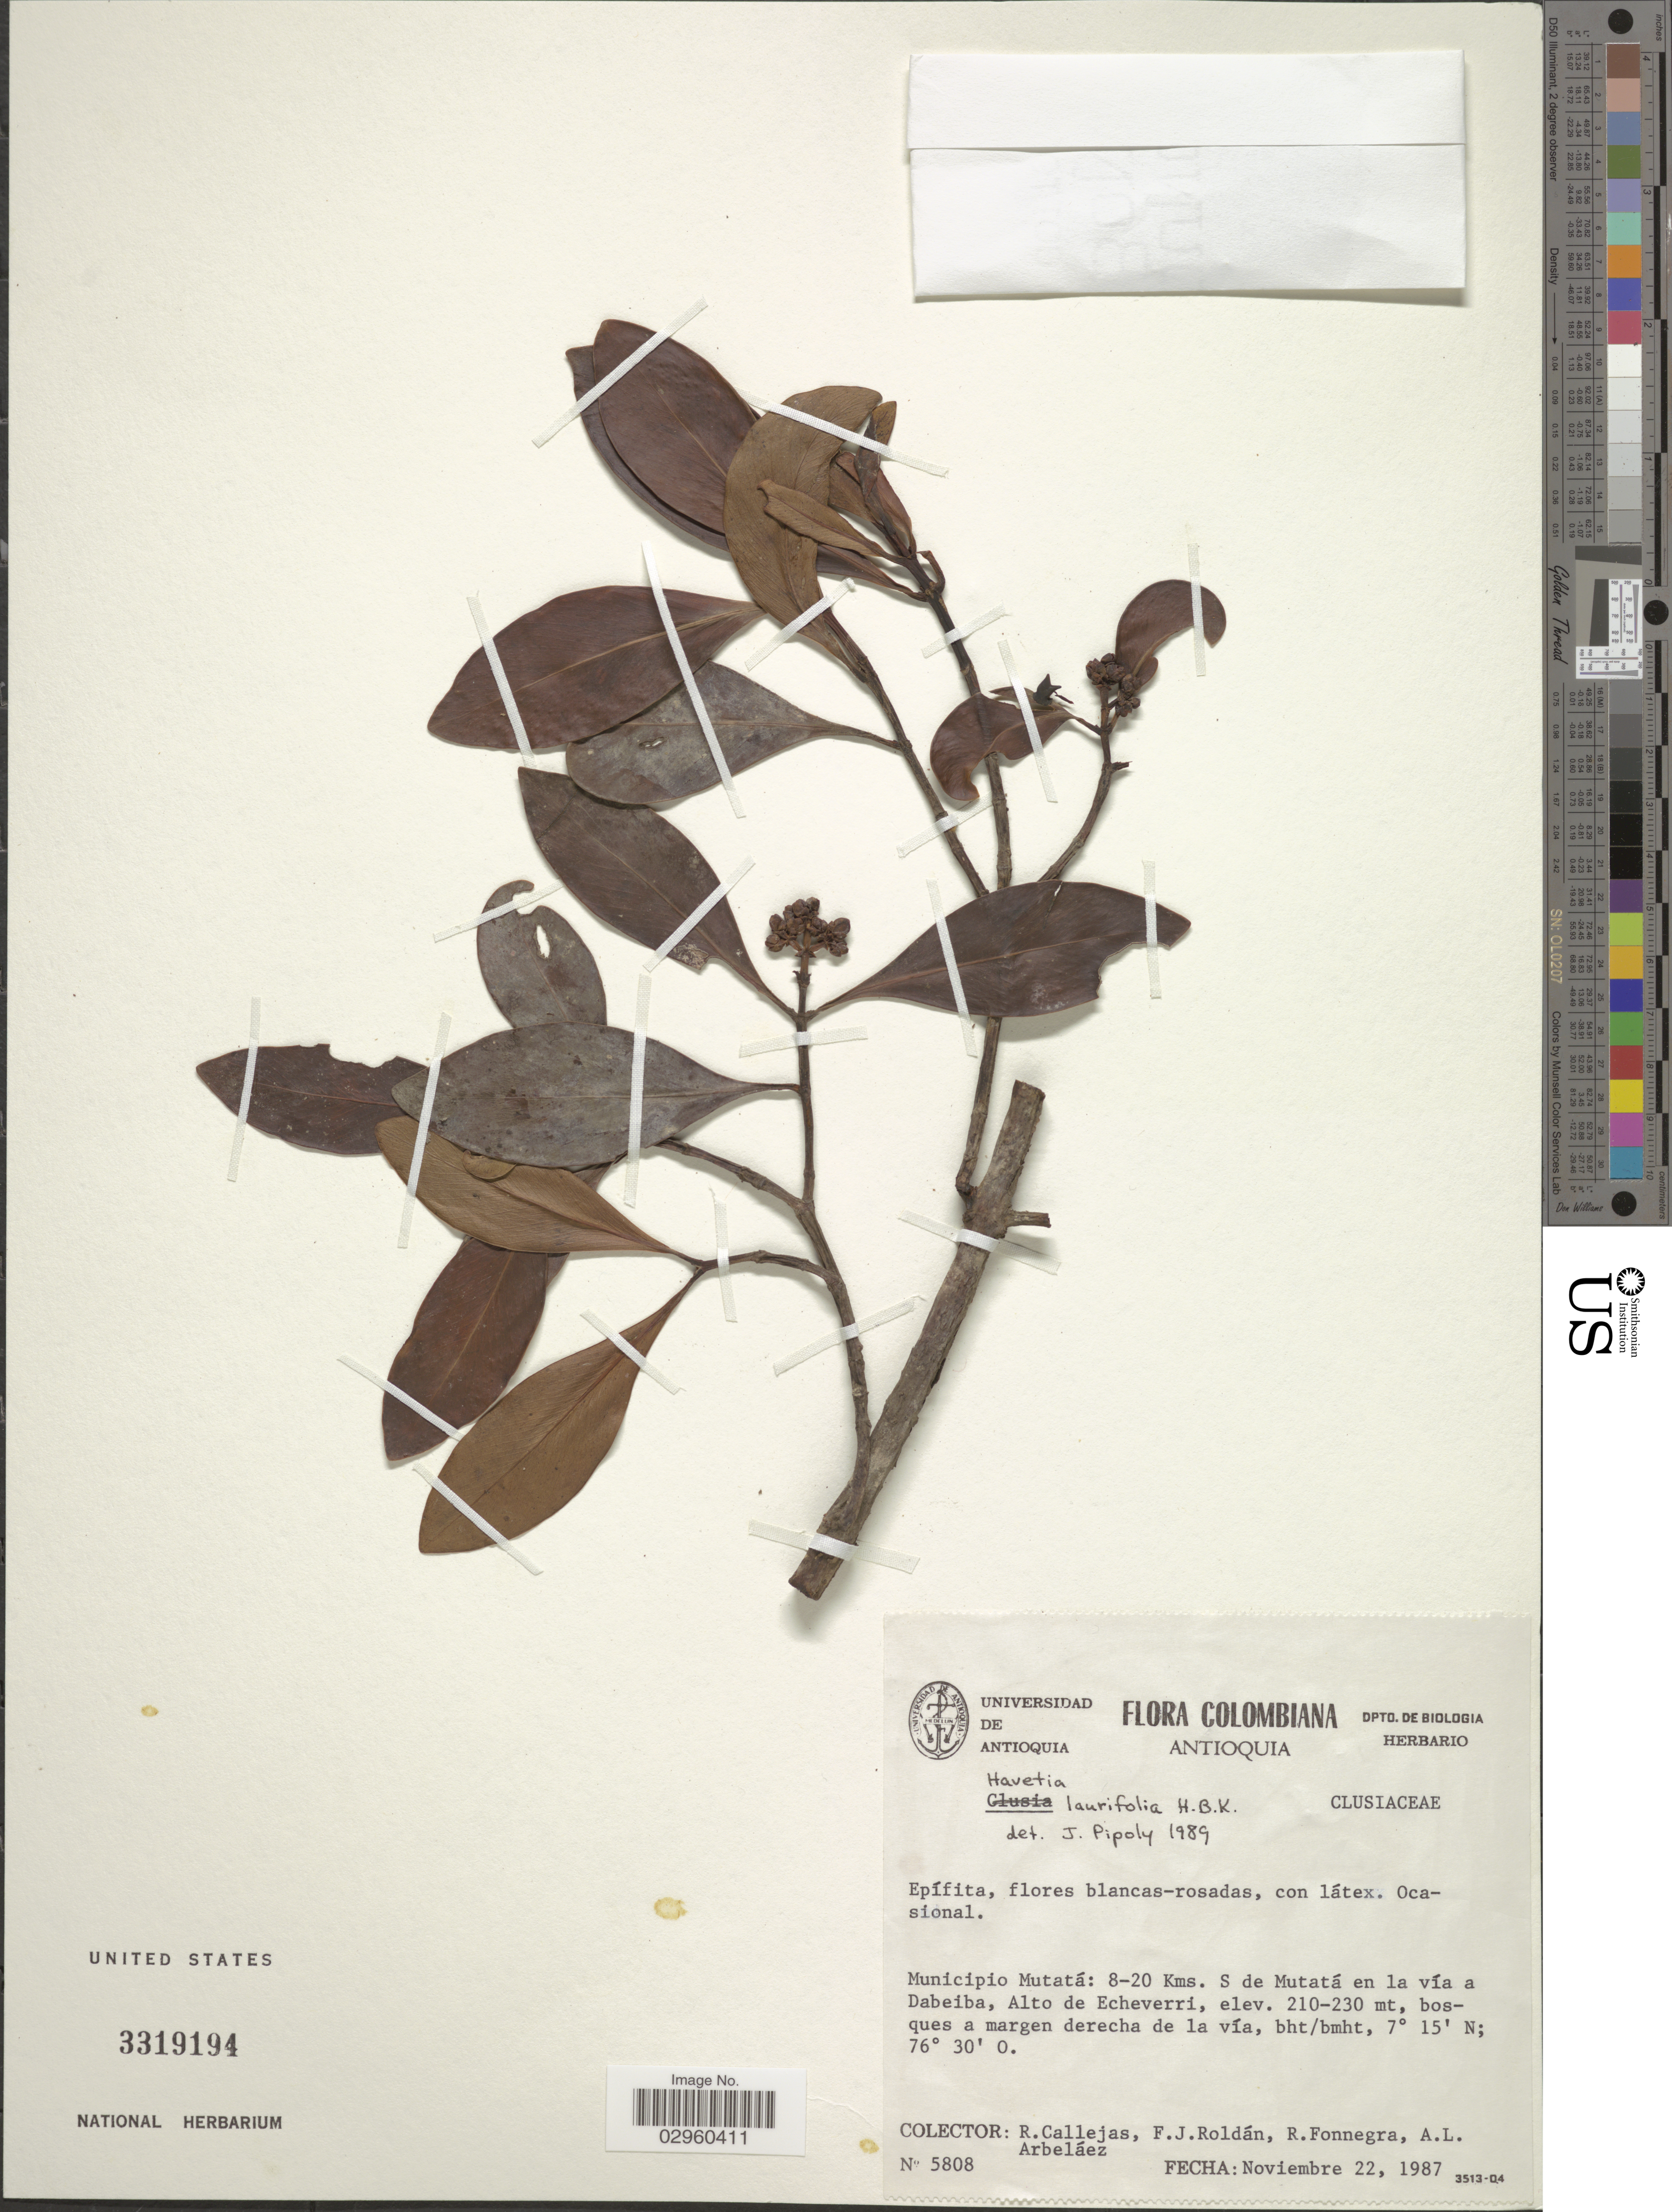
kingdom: Plantae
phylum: Tracheophyta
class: Magnoliopsida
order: Malpighiales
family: Clusiaceae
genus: Clusia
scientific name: Clusia colombiana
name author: Pipoly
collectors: R. Callejas, F. J. Roldán, R. Fonnegra & A. Arbeláez Alvarez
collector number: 5808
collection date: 1987-11-22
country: Colombia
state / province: Antioquia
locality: Municipio Mutatá: 8-20 Kms. S de Mutatá en la vía a Dabeiba, Alto de Echeverri.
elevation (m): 210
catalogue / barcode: US 3319194